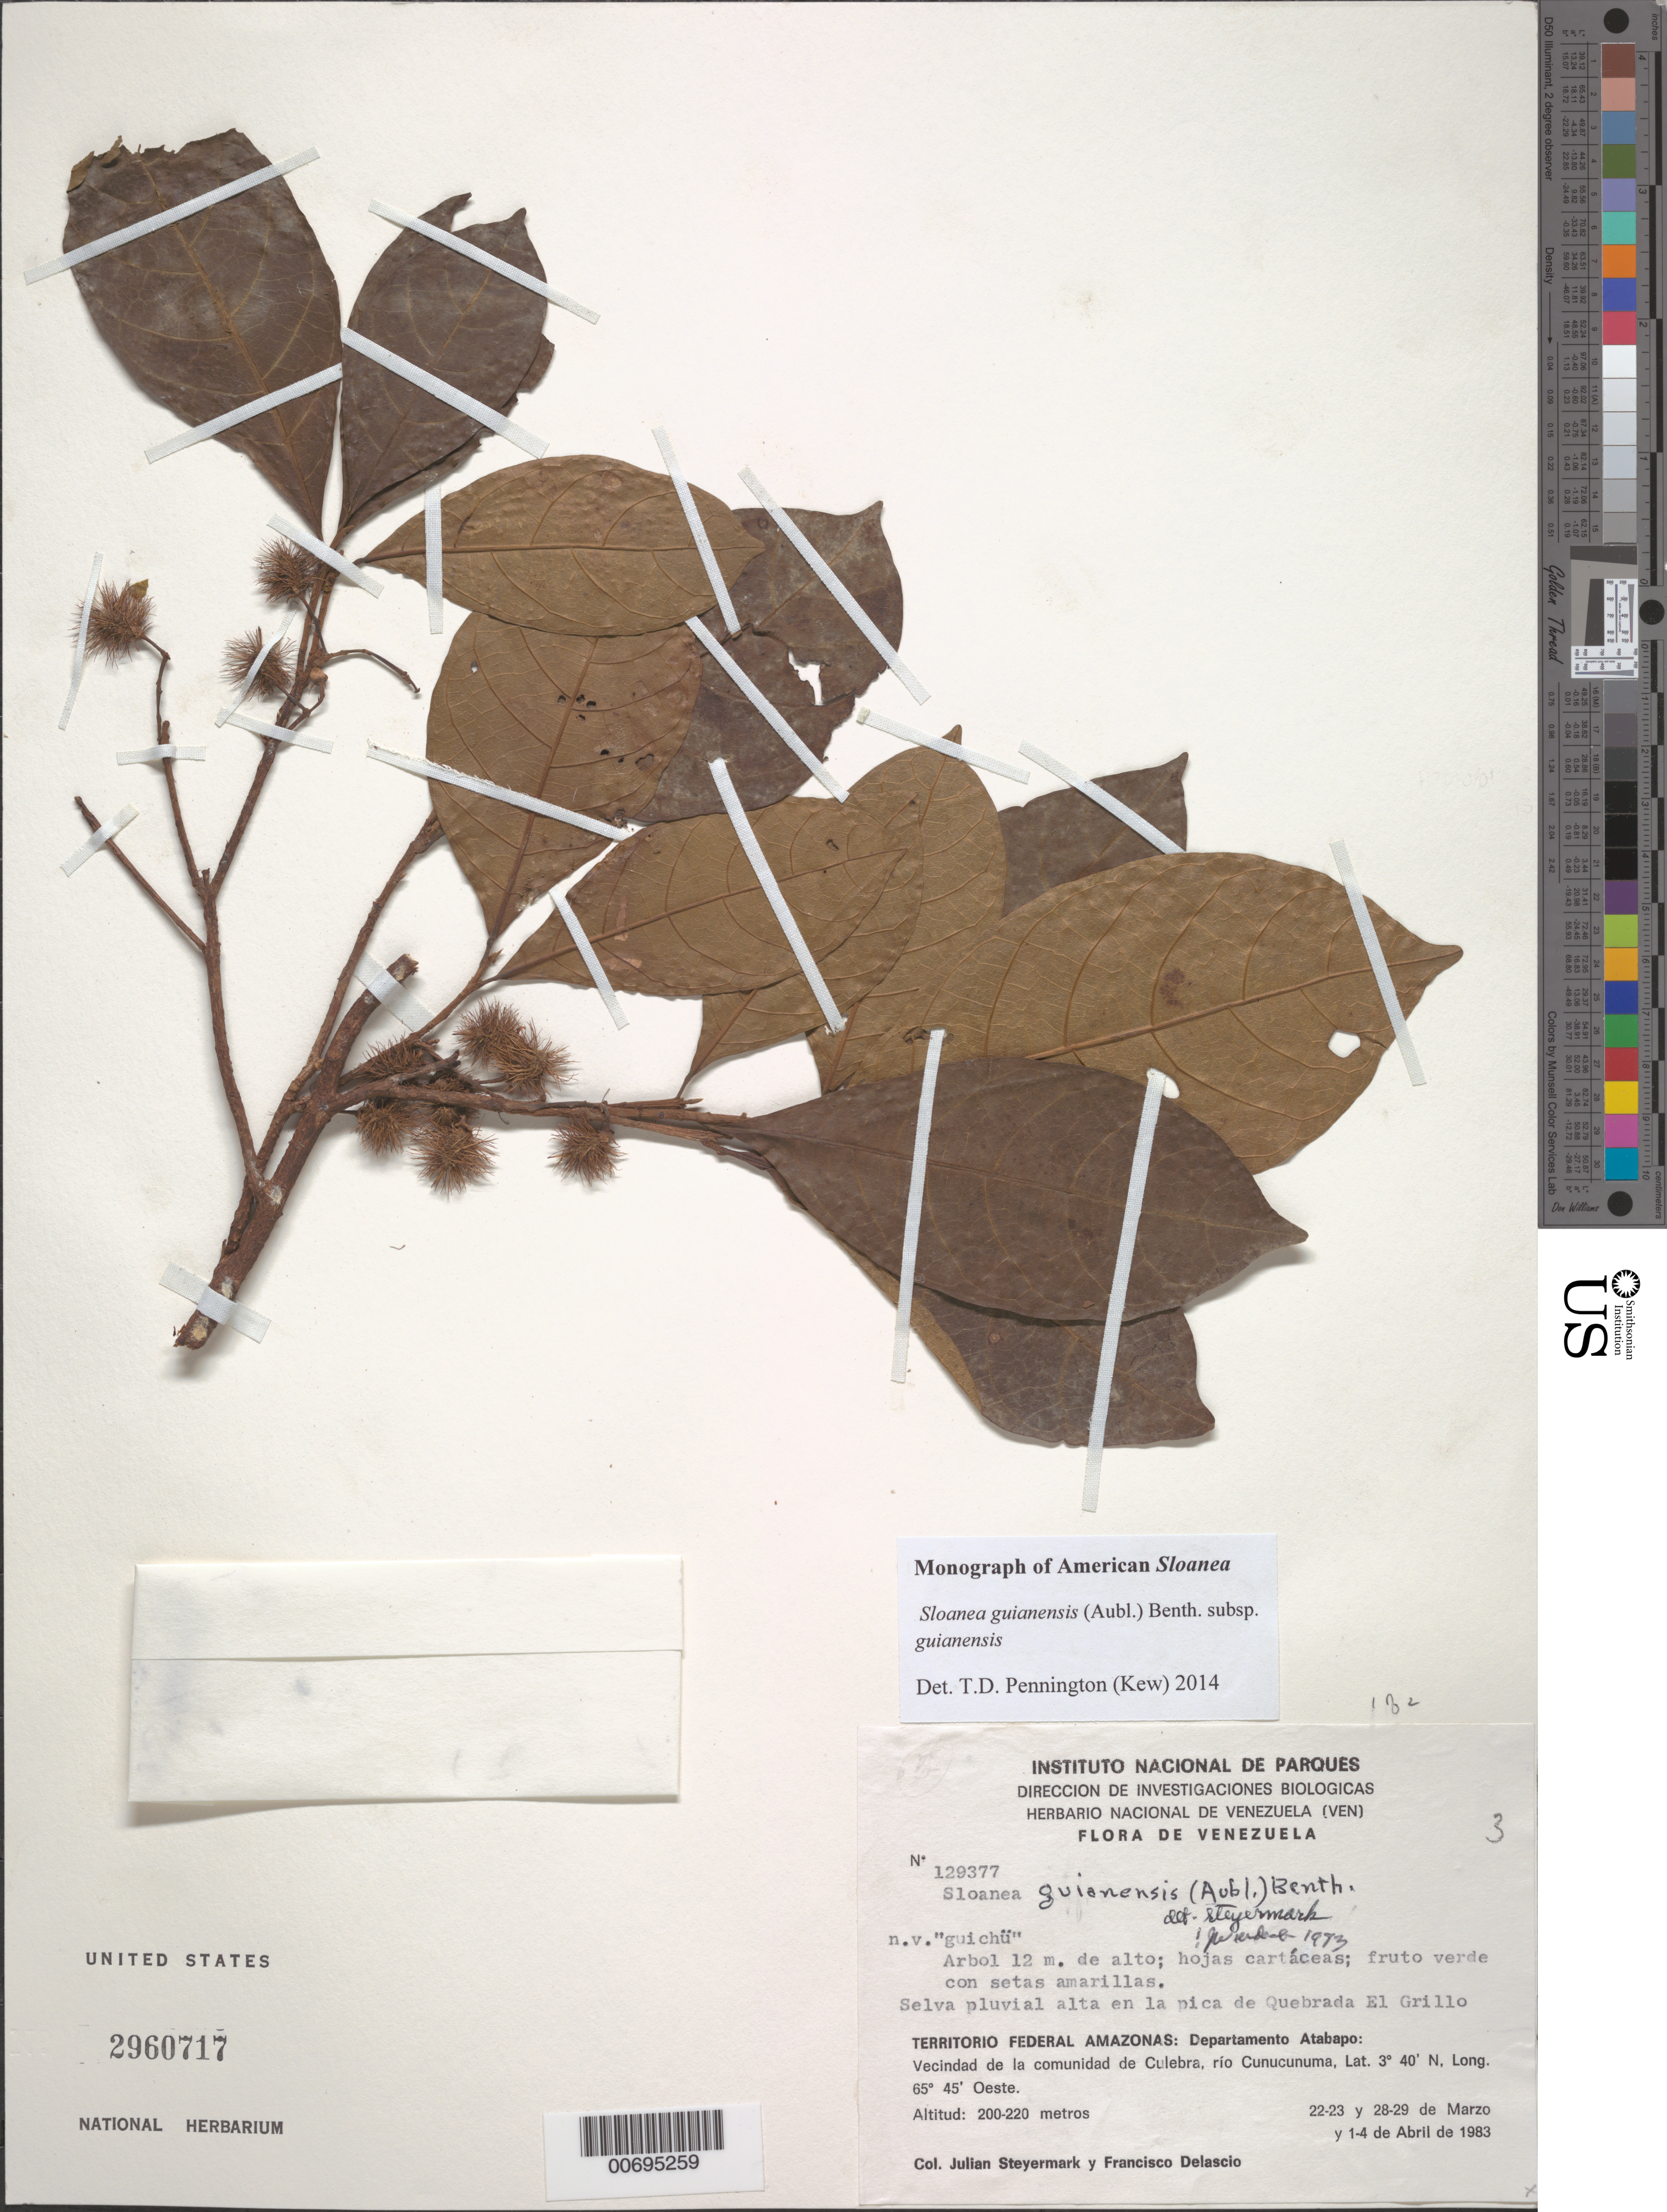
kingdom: Plantae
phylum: Tracheophyta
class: Magnoliopsida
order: Oxalidales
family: Elaeocarpaceae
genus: Sloanea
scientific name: Sloanea guianensis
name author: (Aubl.) Benth.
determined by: Wurdack, John J., (US), US (UNITED STATES)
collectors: J. Steyermark & F. Delascio C.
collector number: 129377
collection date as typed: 1-Apr-83 to 4-Apr-83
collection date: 1983-04-01/1983-04-04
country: Venezuela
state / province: Amazonas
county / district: Atabapo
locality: Río Cunucunuma, vic. de la comunidad de Culebra, en la pica de Quebrada El Grillo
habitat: Selva pluvial alta en la pica de quebrada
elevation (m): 200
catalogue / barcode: US 2960717